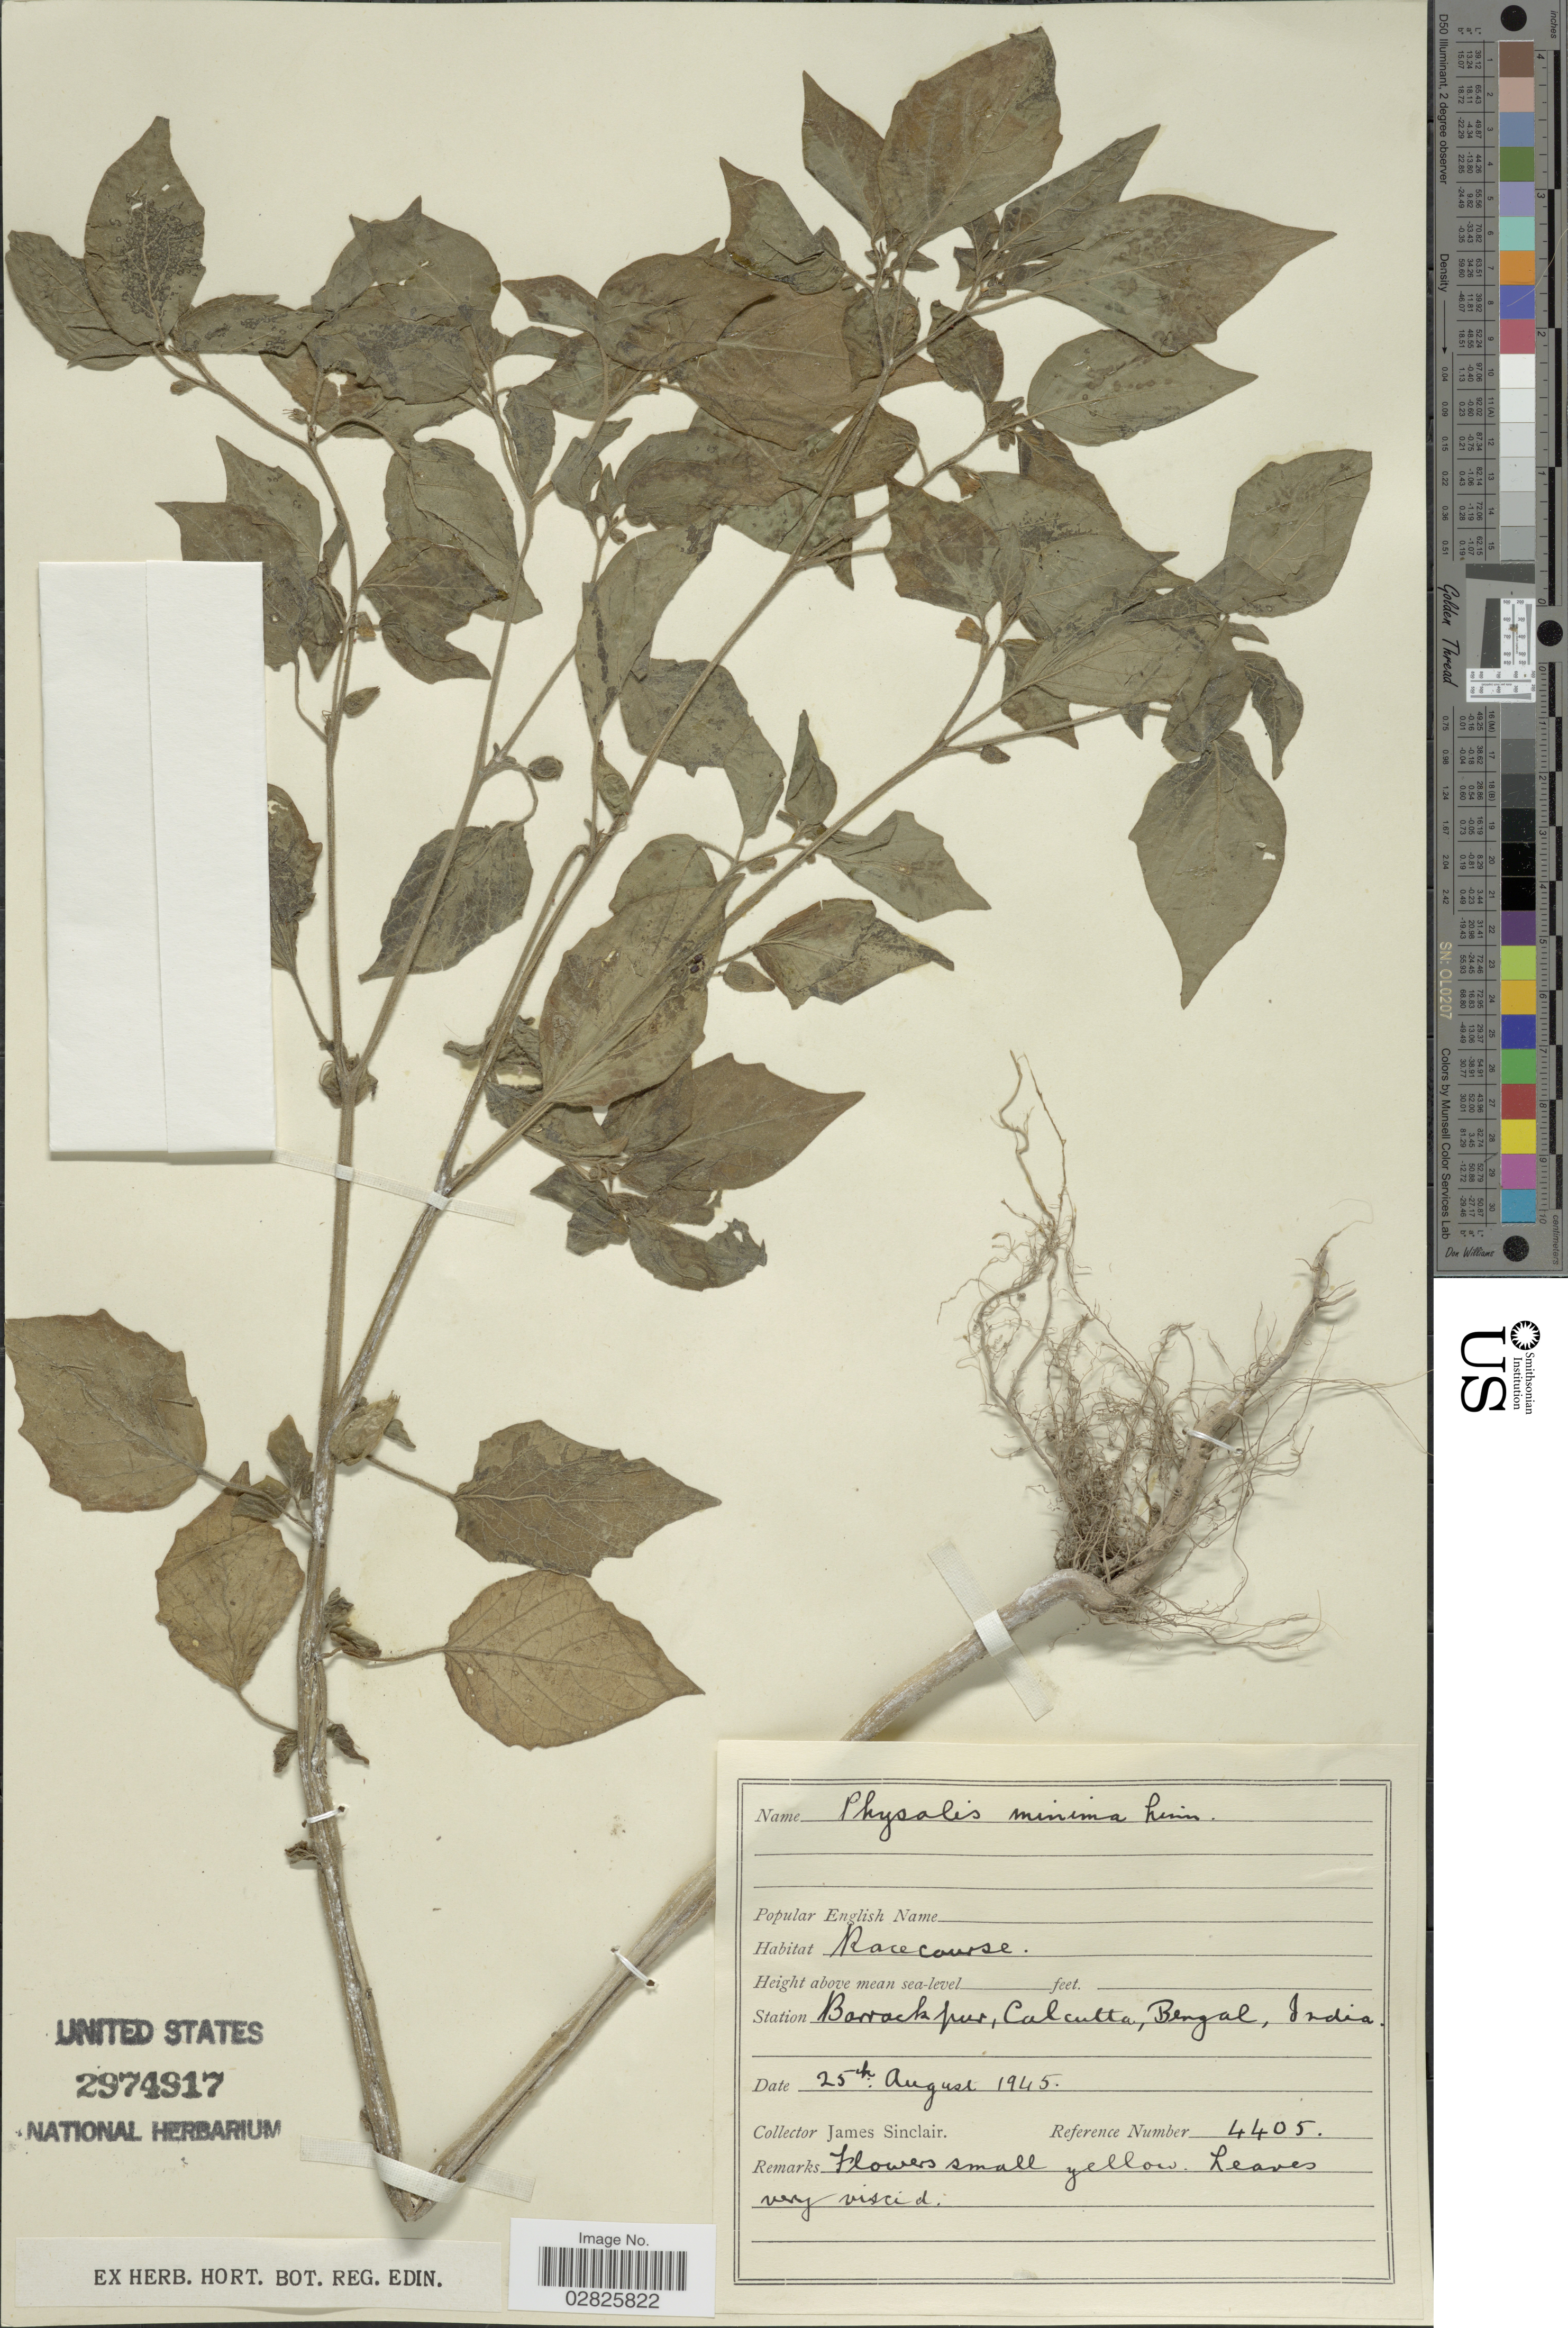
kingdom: Plantae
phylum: Tracheophyta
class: Magnoliopsida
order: Solanales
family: Solanaceae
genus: Physalis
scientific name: Physalis minima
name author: L.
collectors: J. Sinclair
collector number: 4405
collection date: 1945-08-25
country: India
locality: Barrack pur, Calcutta, Bengal.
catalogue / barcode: US 2974917